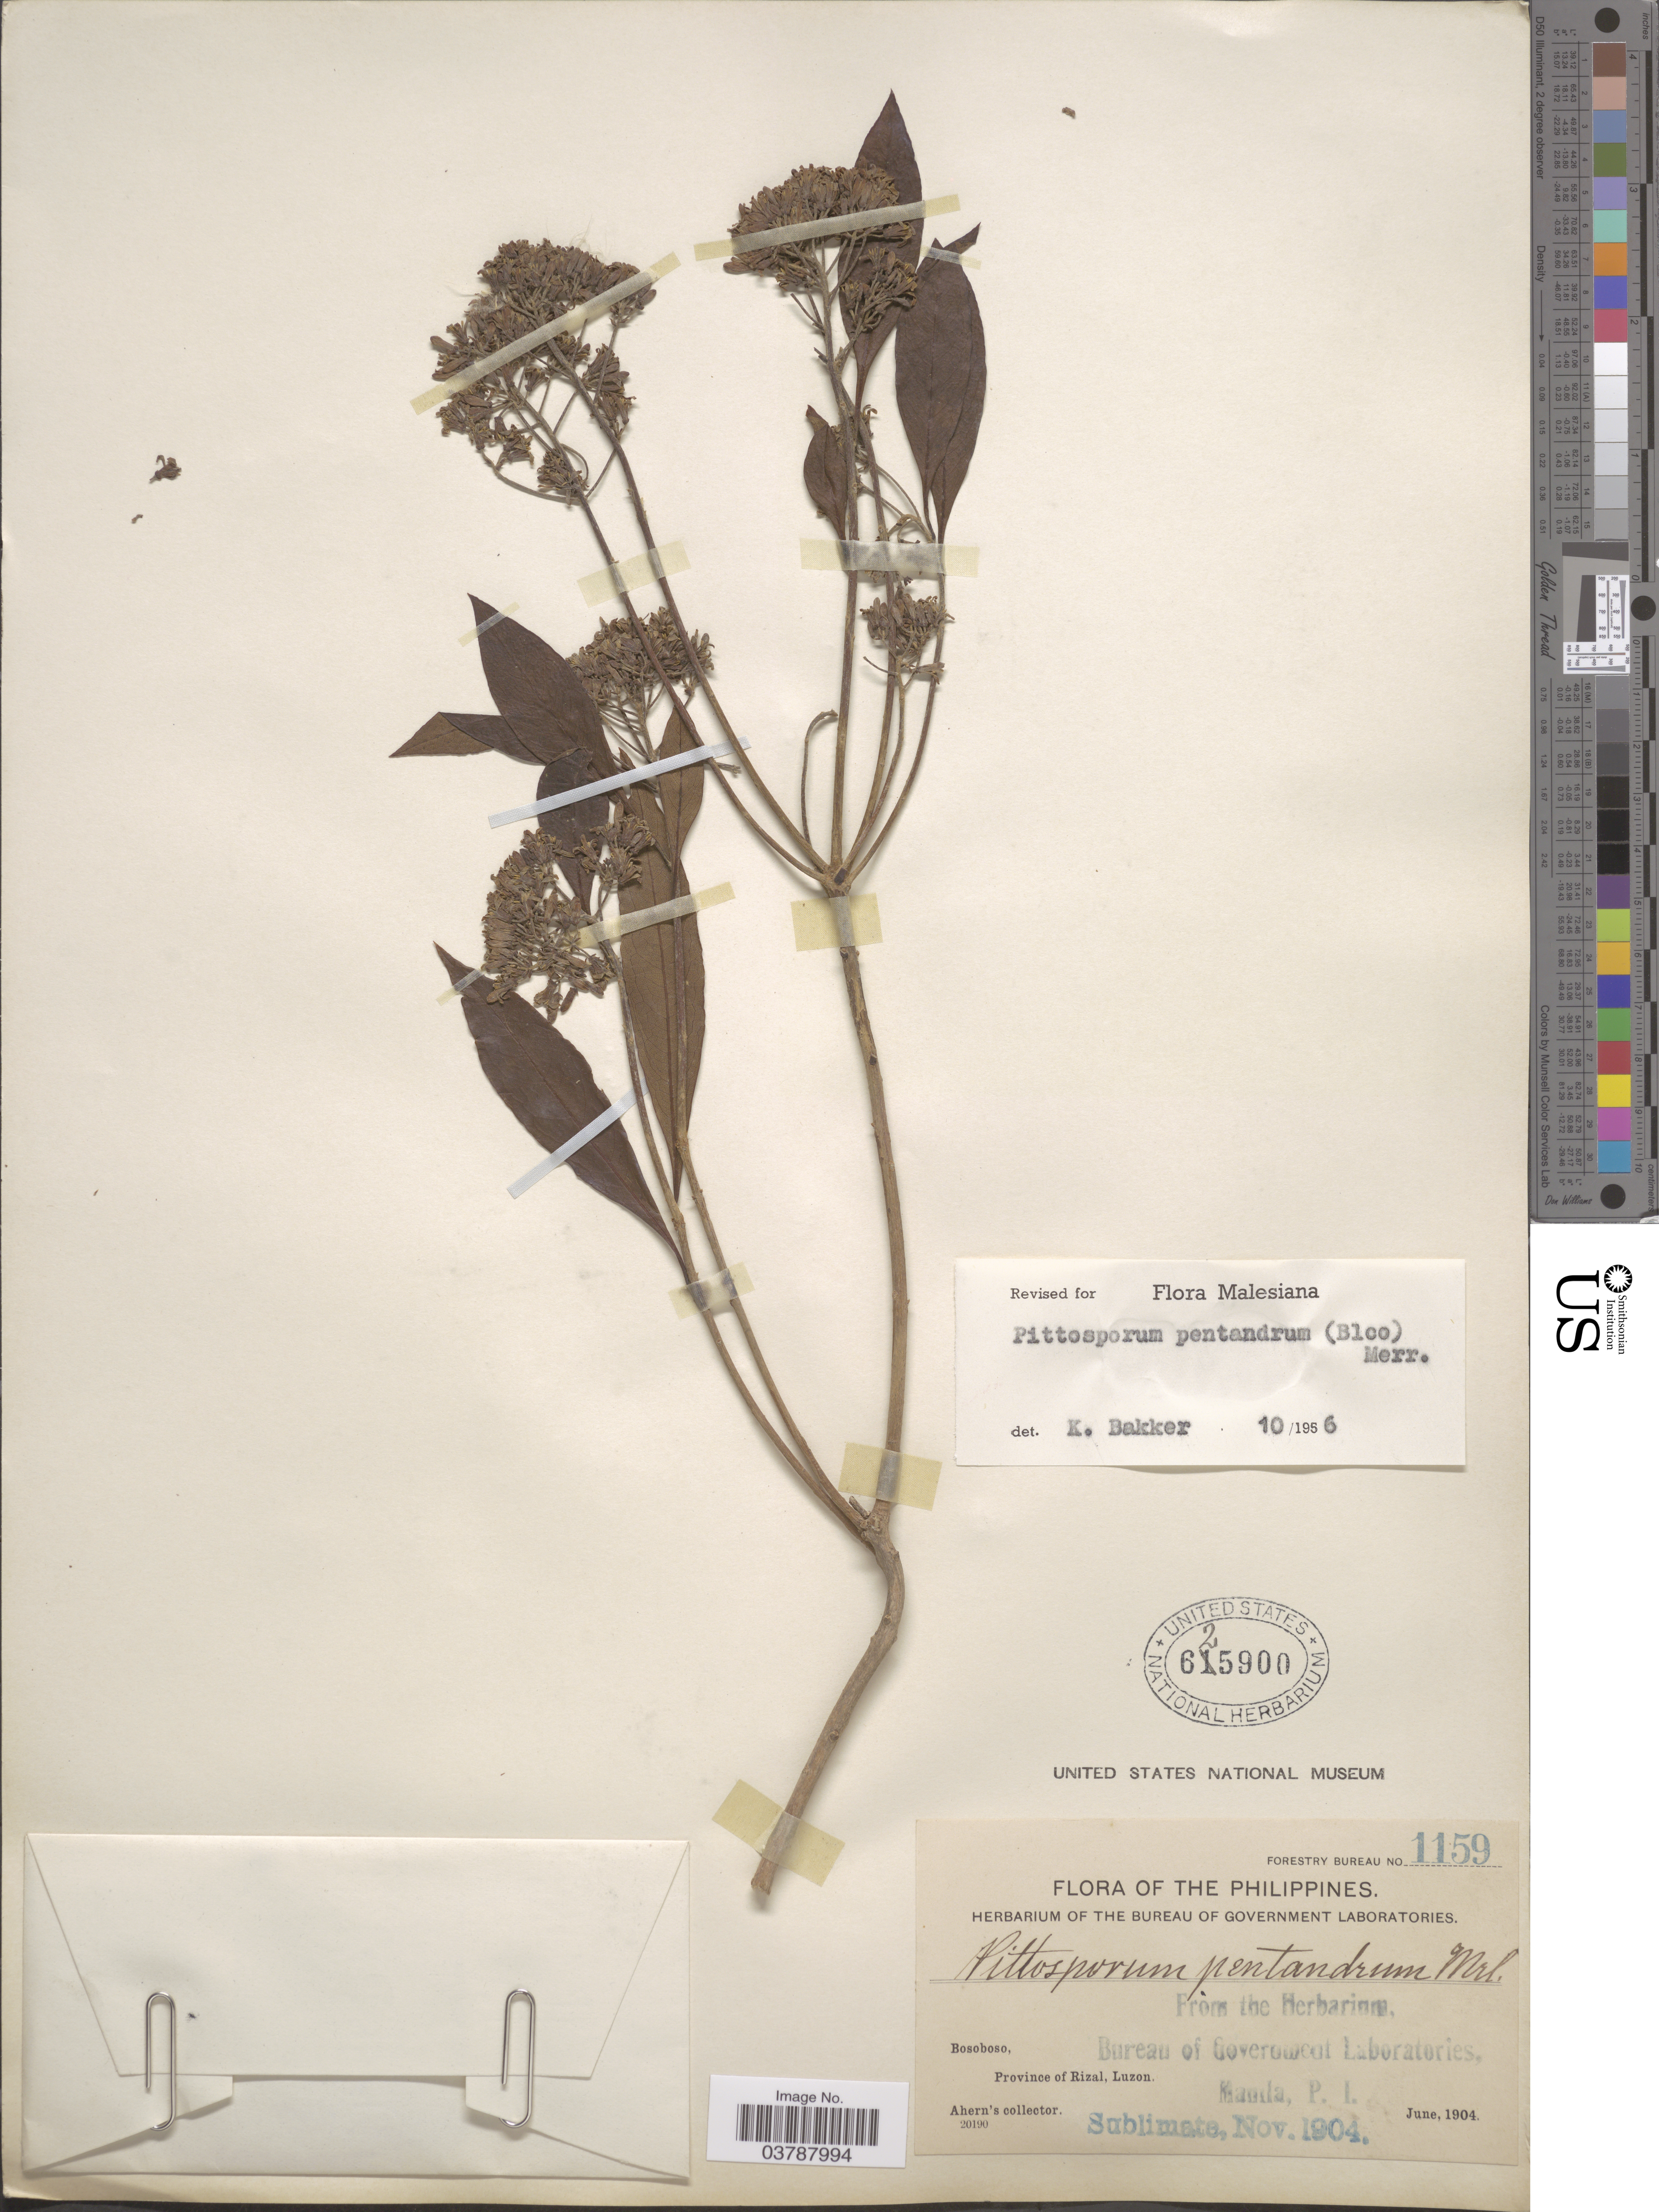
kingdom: Plantae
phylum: Tracheophyta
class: Magnoliopsida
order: Apiales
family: Pittosporaceae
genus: Pittosporum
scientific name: Pittosporum pentandrum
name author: (Blanco) Merr.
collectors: Ahern's collector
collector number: Forestry Bureau 1159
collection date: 1904-06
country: Philippines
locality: Bosoboso, Province of Rizal, Luzon.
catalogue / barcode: US 625900